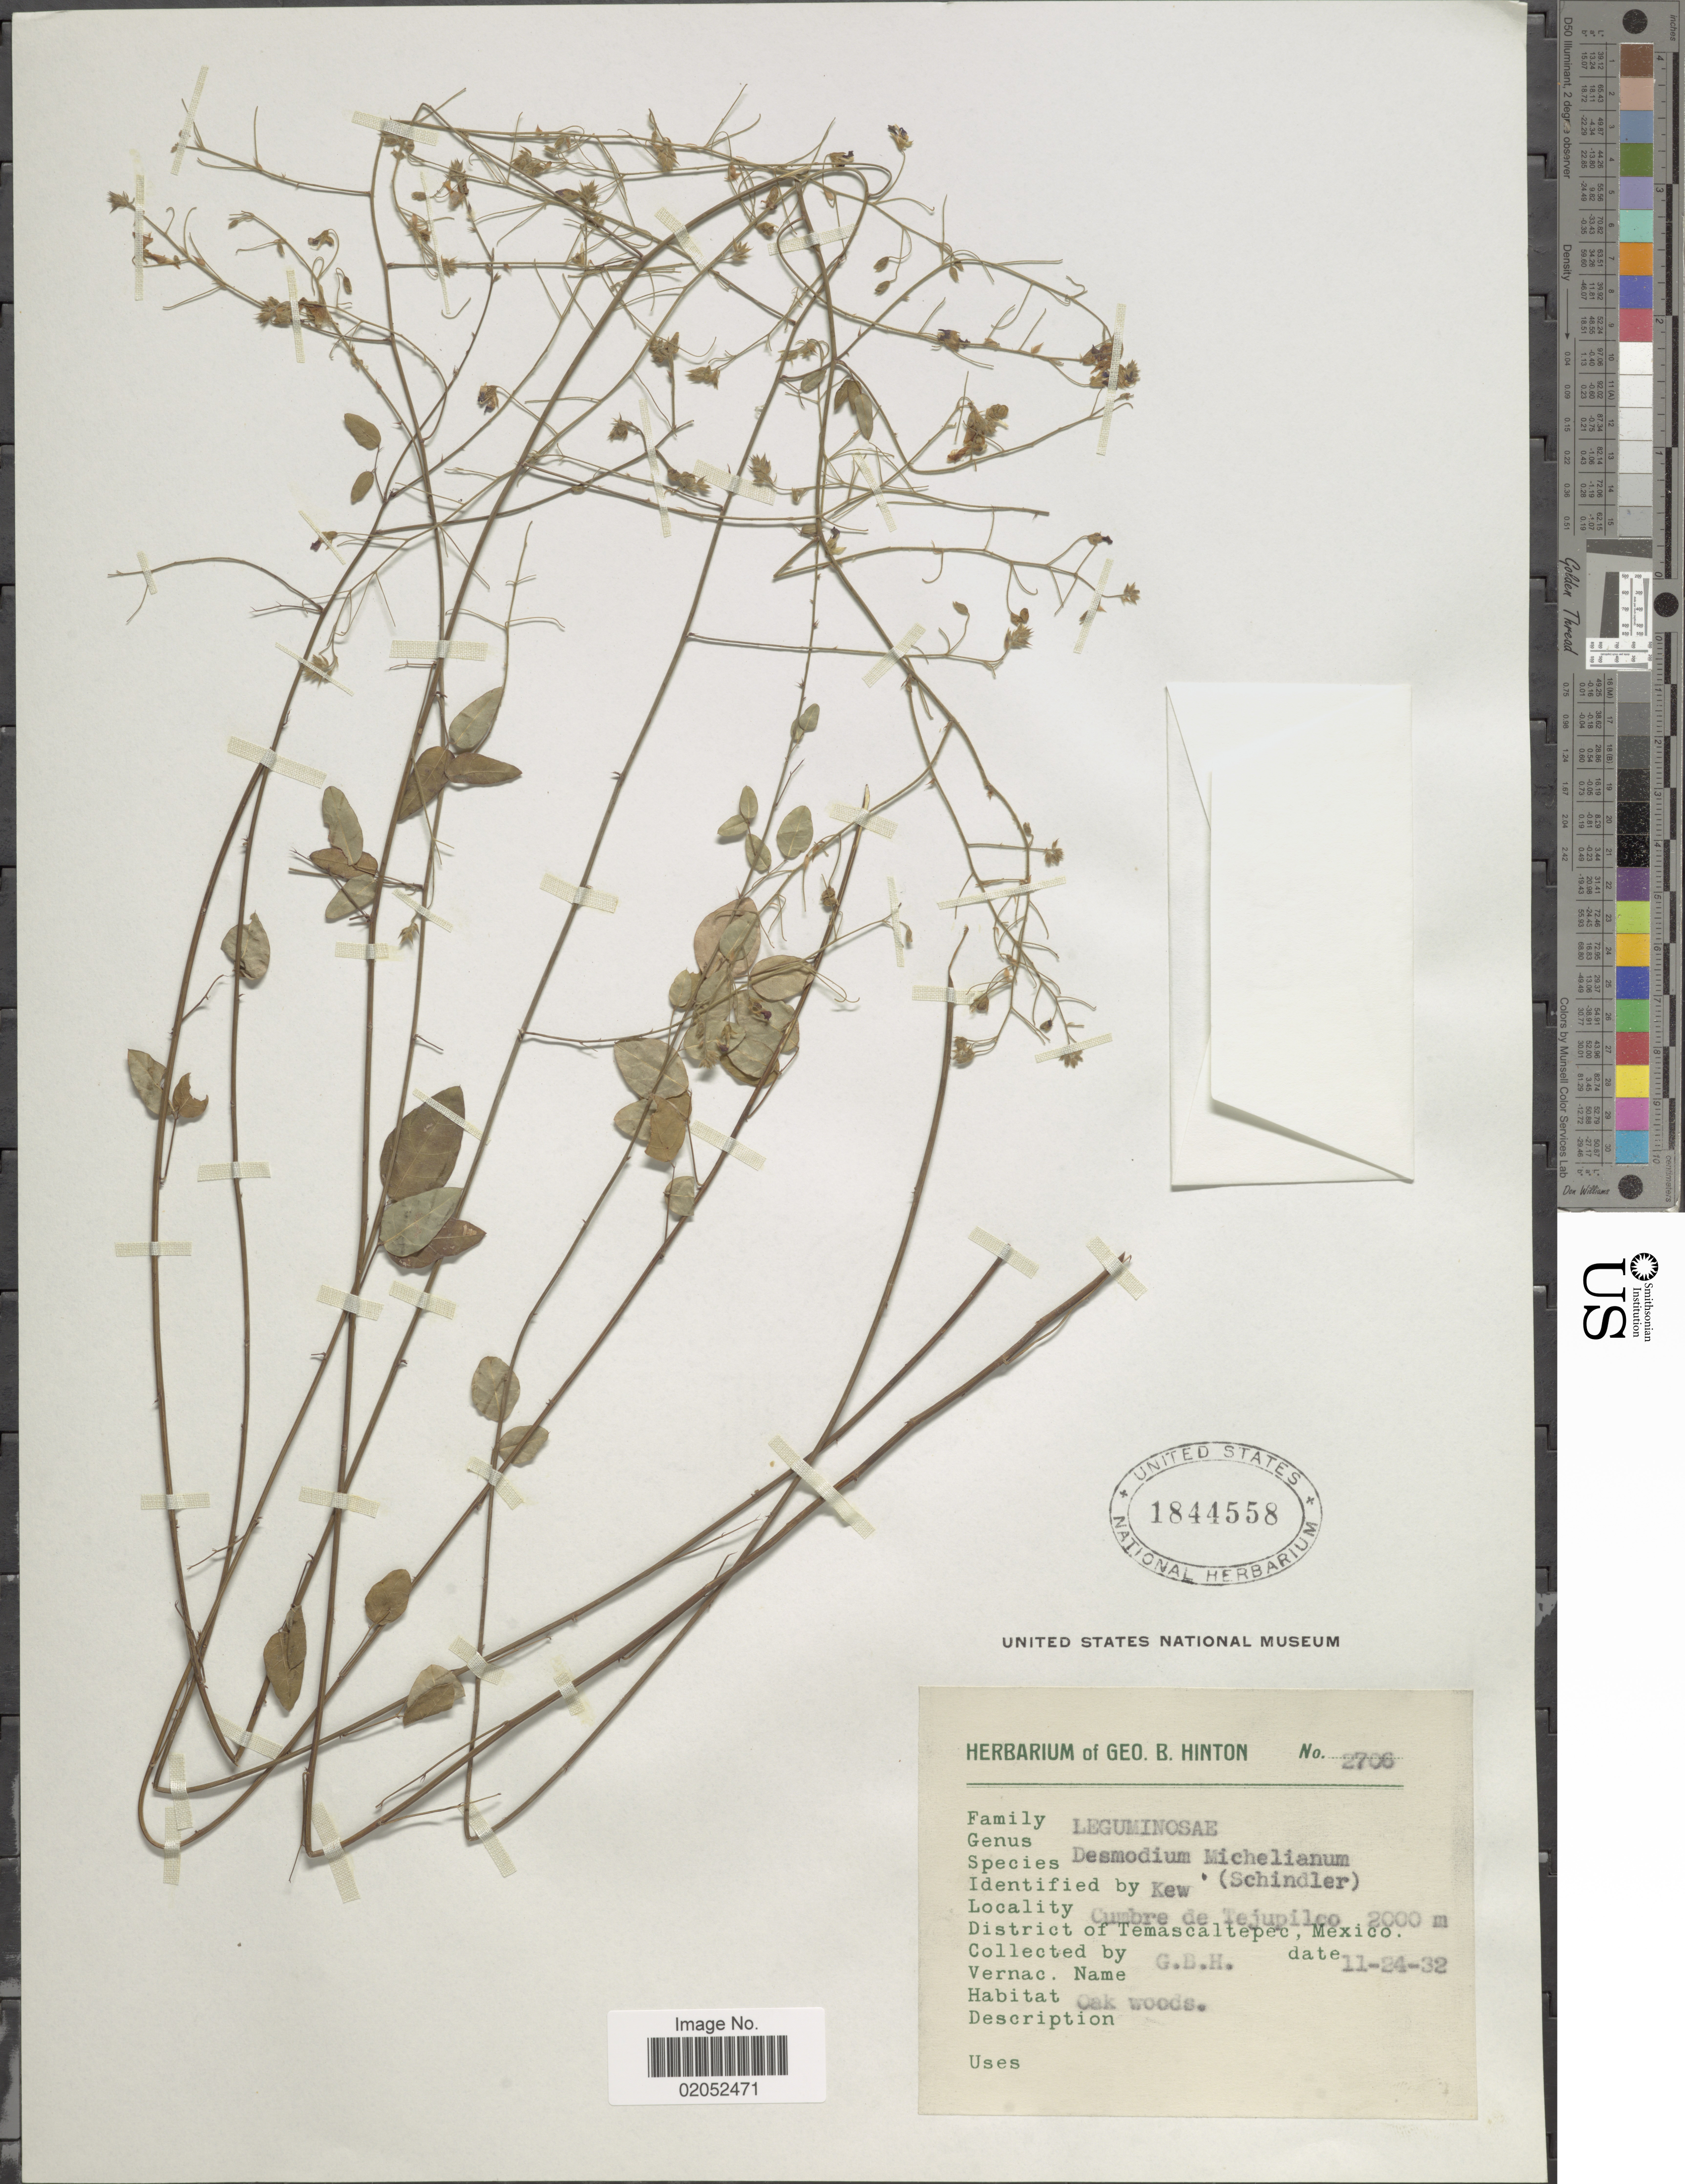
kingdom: Plantae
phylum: Tracheophyta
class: Magnoliopsida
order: Fabales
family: Fabaceae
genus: Desmodium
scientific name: Desmodium michelianum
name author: (Schindl.) B.G. Schub. & McVaugh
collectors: G. B. Hinton & et al.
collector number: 2706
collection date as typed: Transcribed d/m/y: 24/11/32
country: Mexico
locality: Cumbre de Tejupilco, Temascaltepec, Mexico.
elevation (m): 2000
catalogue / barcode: US 1844558